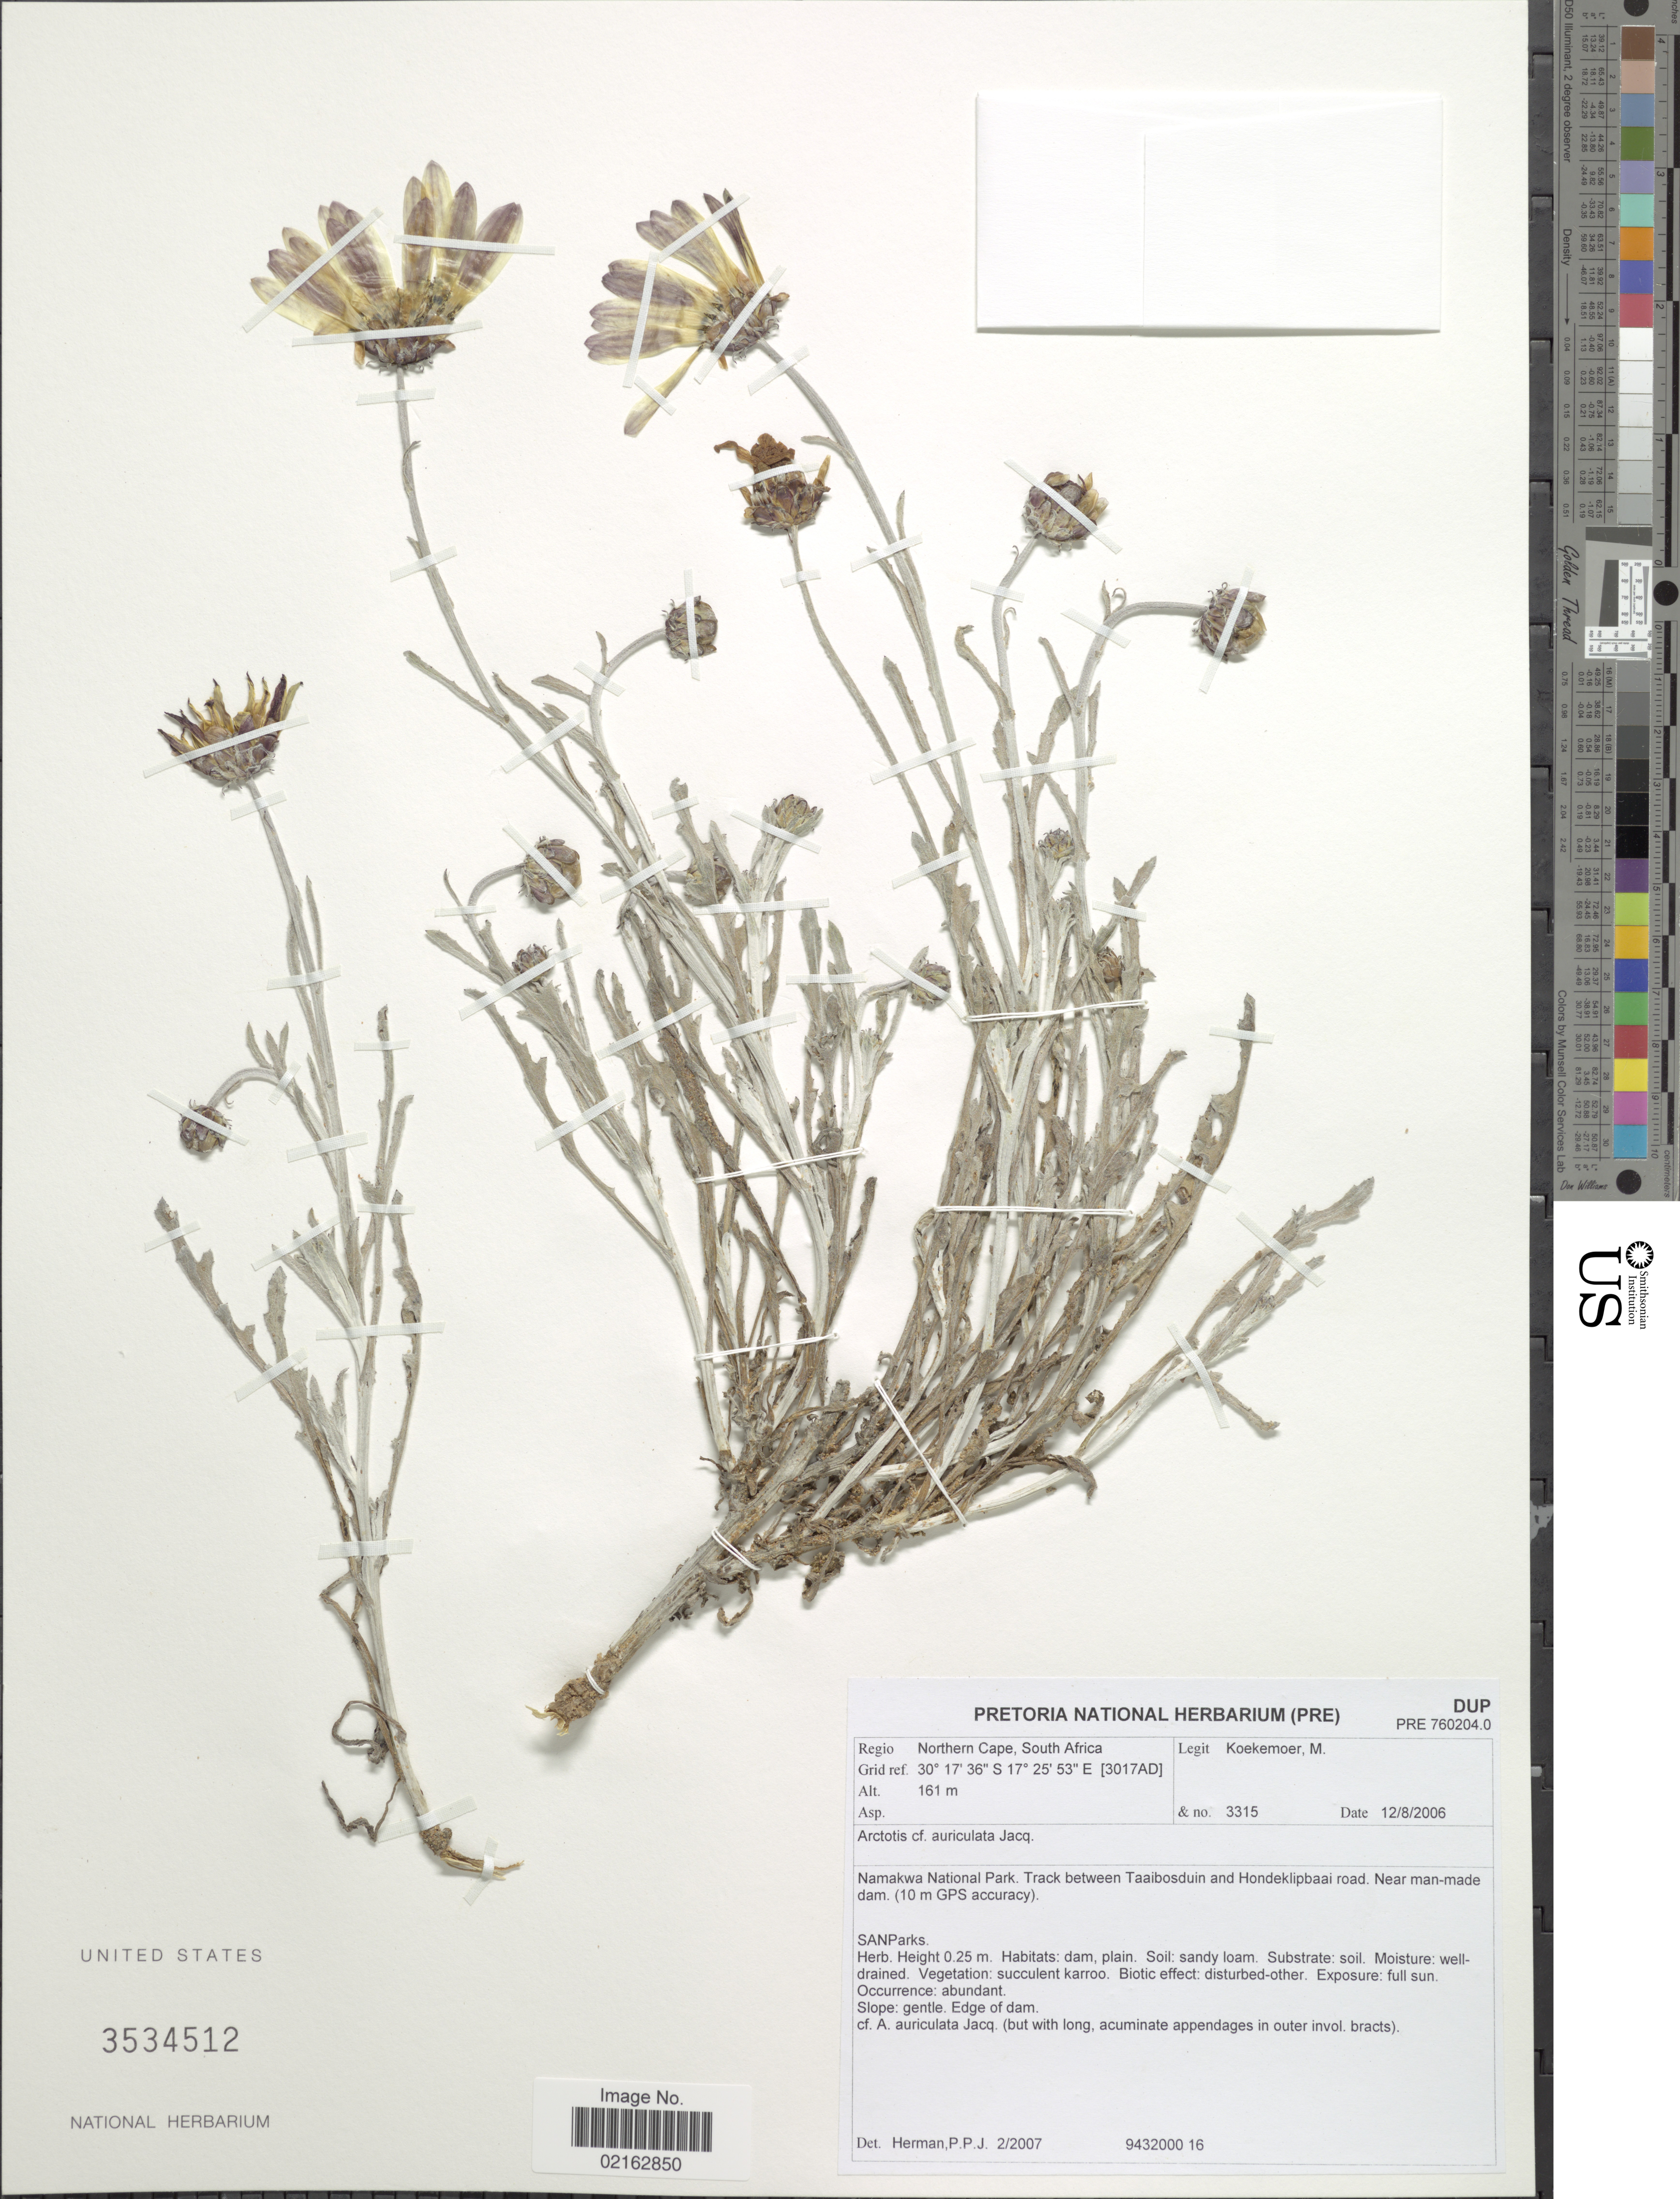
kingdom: Plantae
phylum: Tracheophyta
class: Magnoliopsida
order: Asterales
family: Asteraceae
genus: Arctotis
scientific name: Arctotis auriculata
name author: Jacq.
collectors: M. Koekemoer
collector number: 3315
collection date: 2006-08-12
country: South Africa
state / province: Northern Cape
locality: Northern Cape, South Africa. Namakwa National Park. Track between Taaibosduin and Hondeklipbaai road. Near man-made dam.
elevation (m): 161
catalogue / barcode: US 3534512